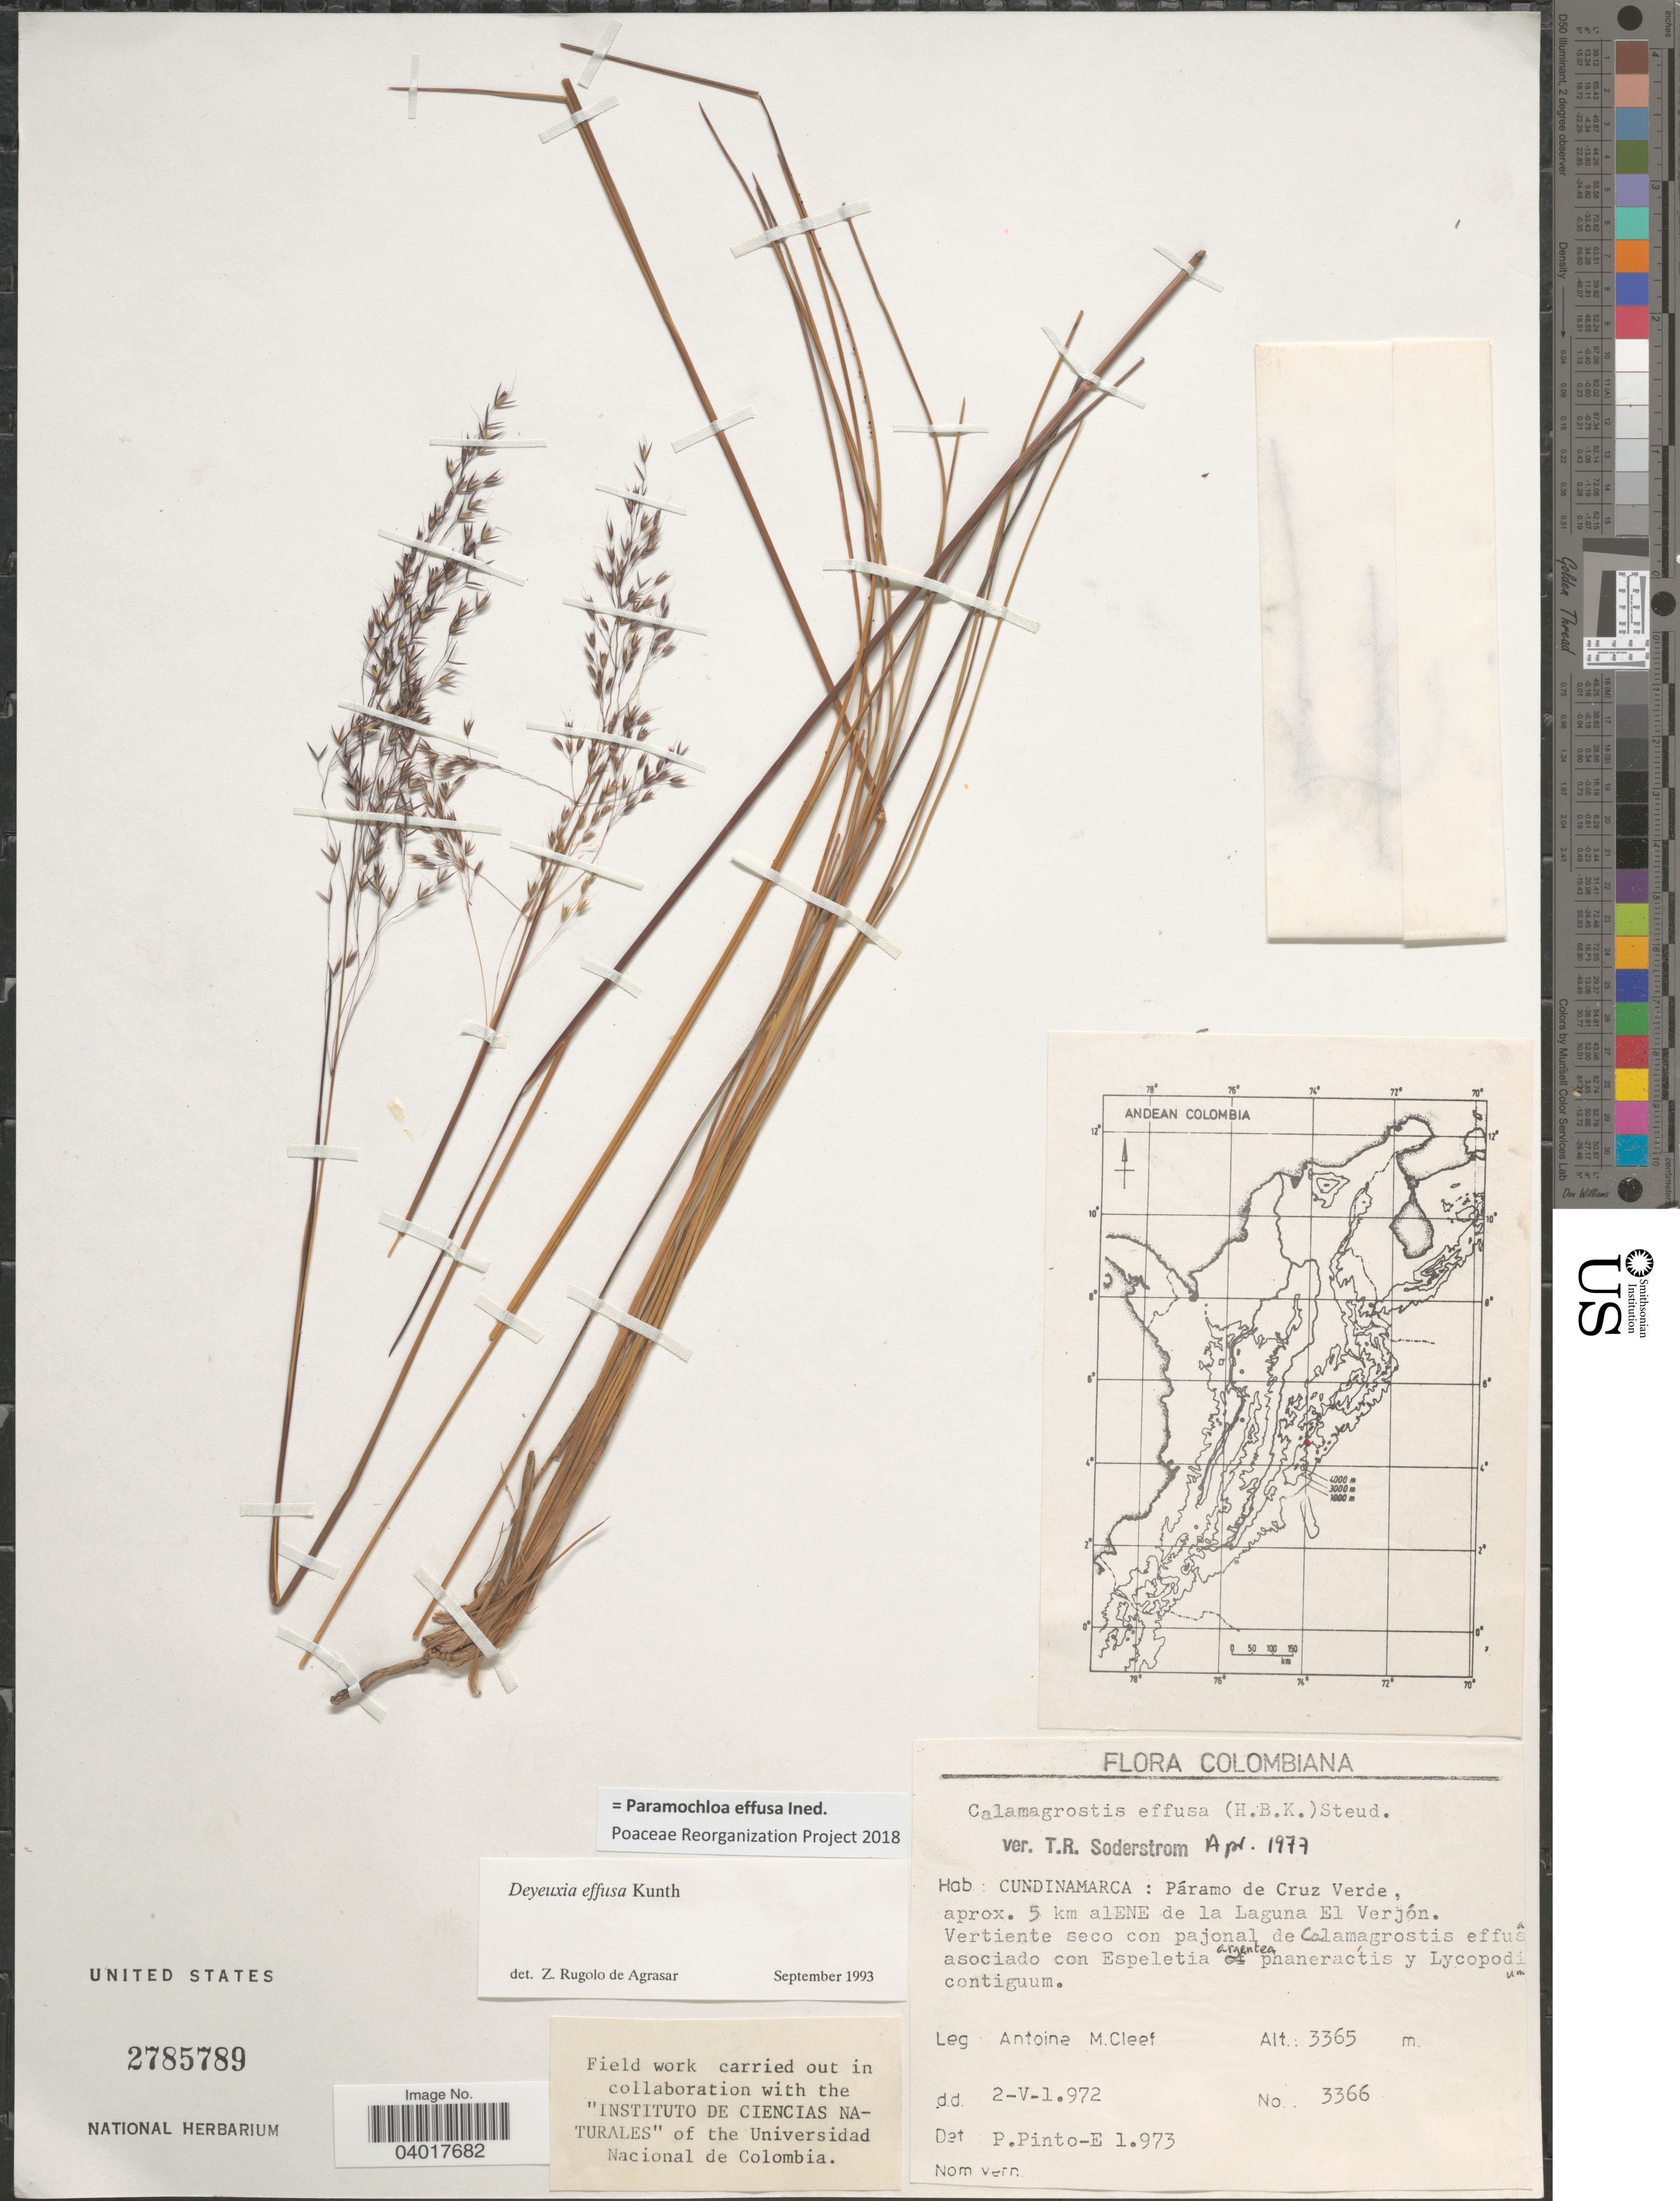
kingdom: Plantae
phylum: Tracheophyta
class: Liliopsida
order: Poales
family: Poaceae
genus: Paramochloa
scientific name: Paramochloa effusa ined.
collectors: A. M. Cleef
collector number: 3366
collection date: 1972-05-02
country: Colombia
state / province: Cundinamarca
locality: Páramo de Cruz Verde, aprox. 5 km alENE de la Laguna El Verjón.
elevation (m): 3365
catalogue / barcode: US 2785789